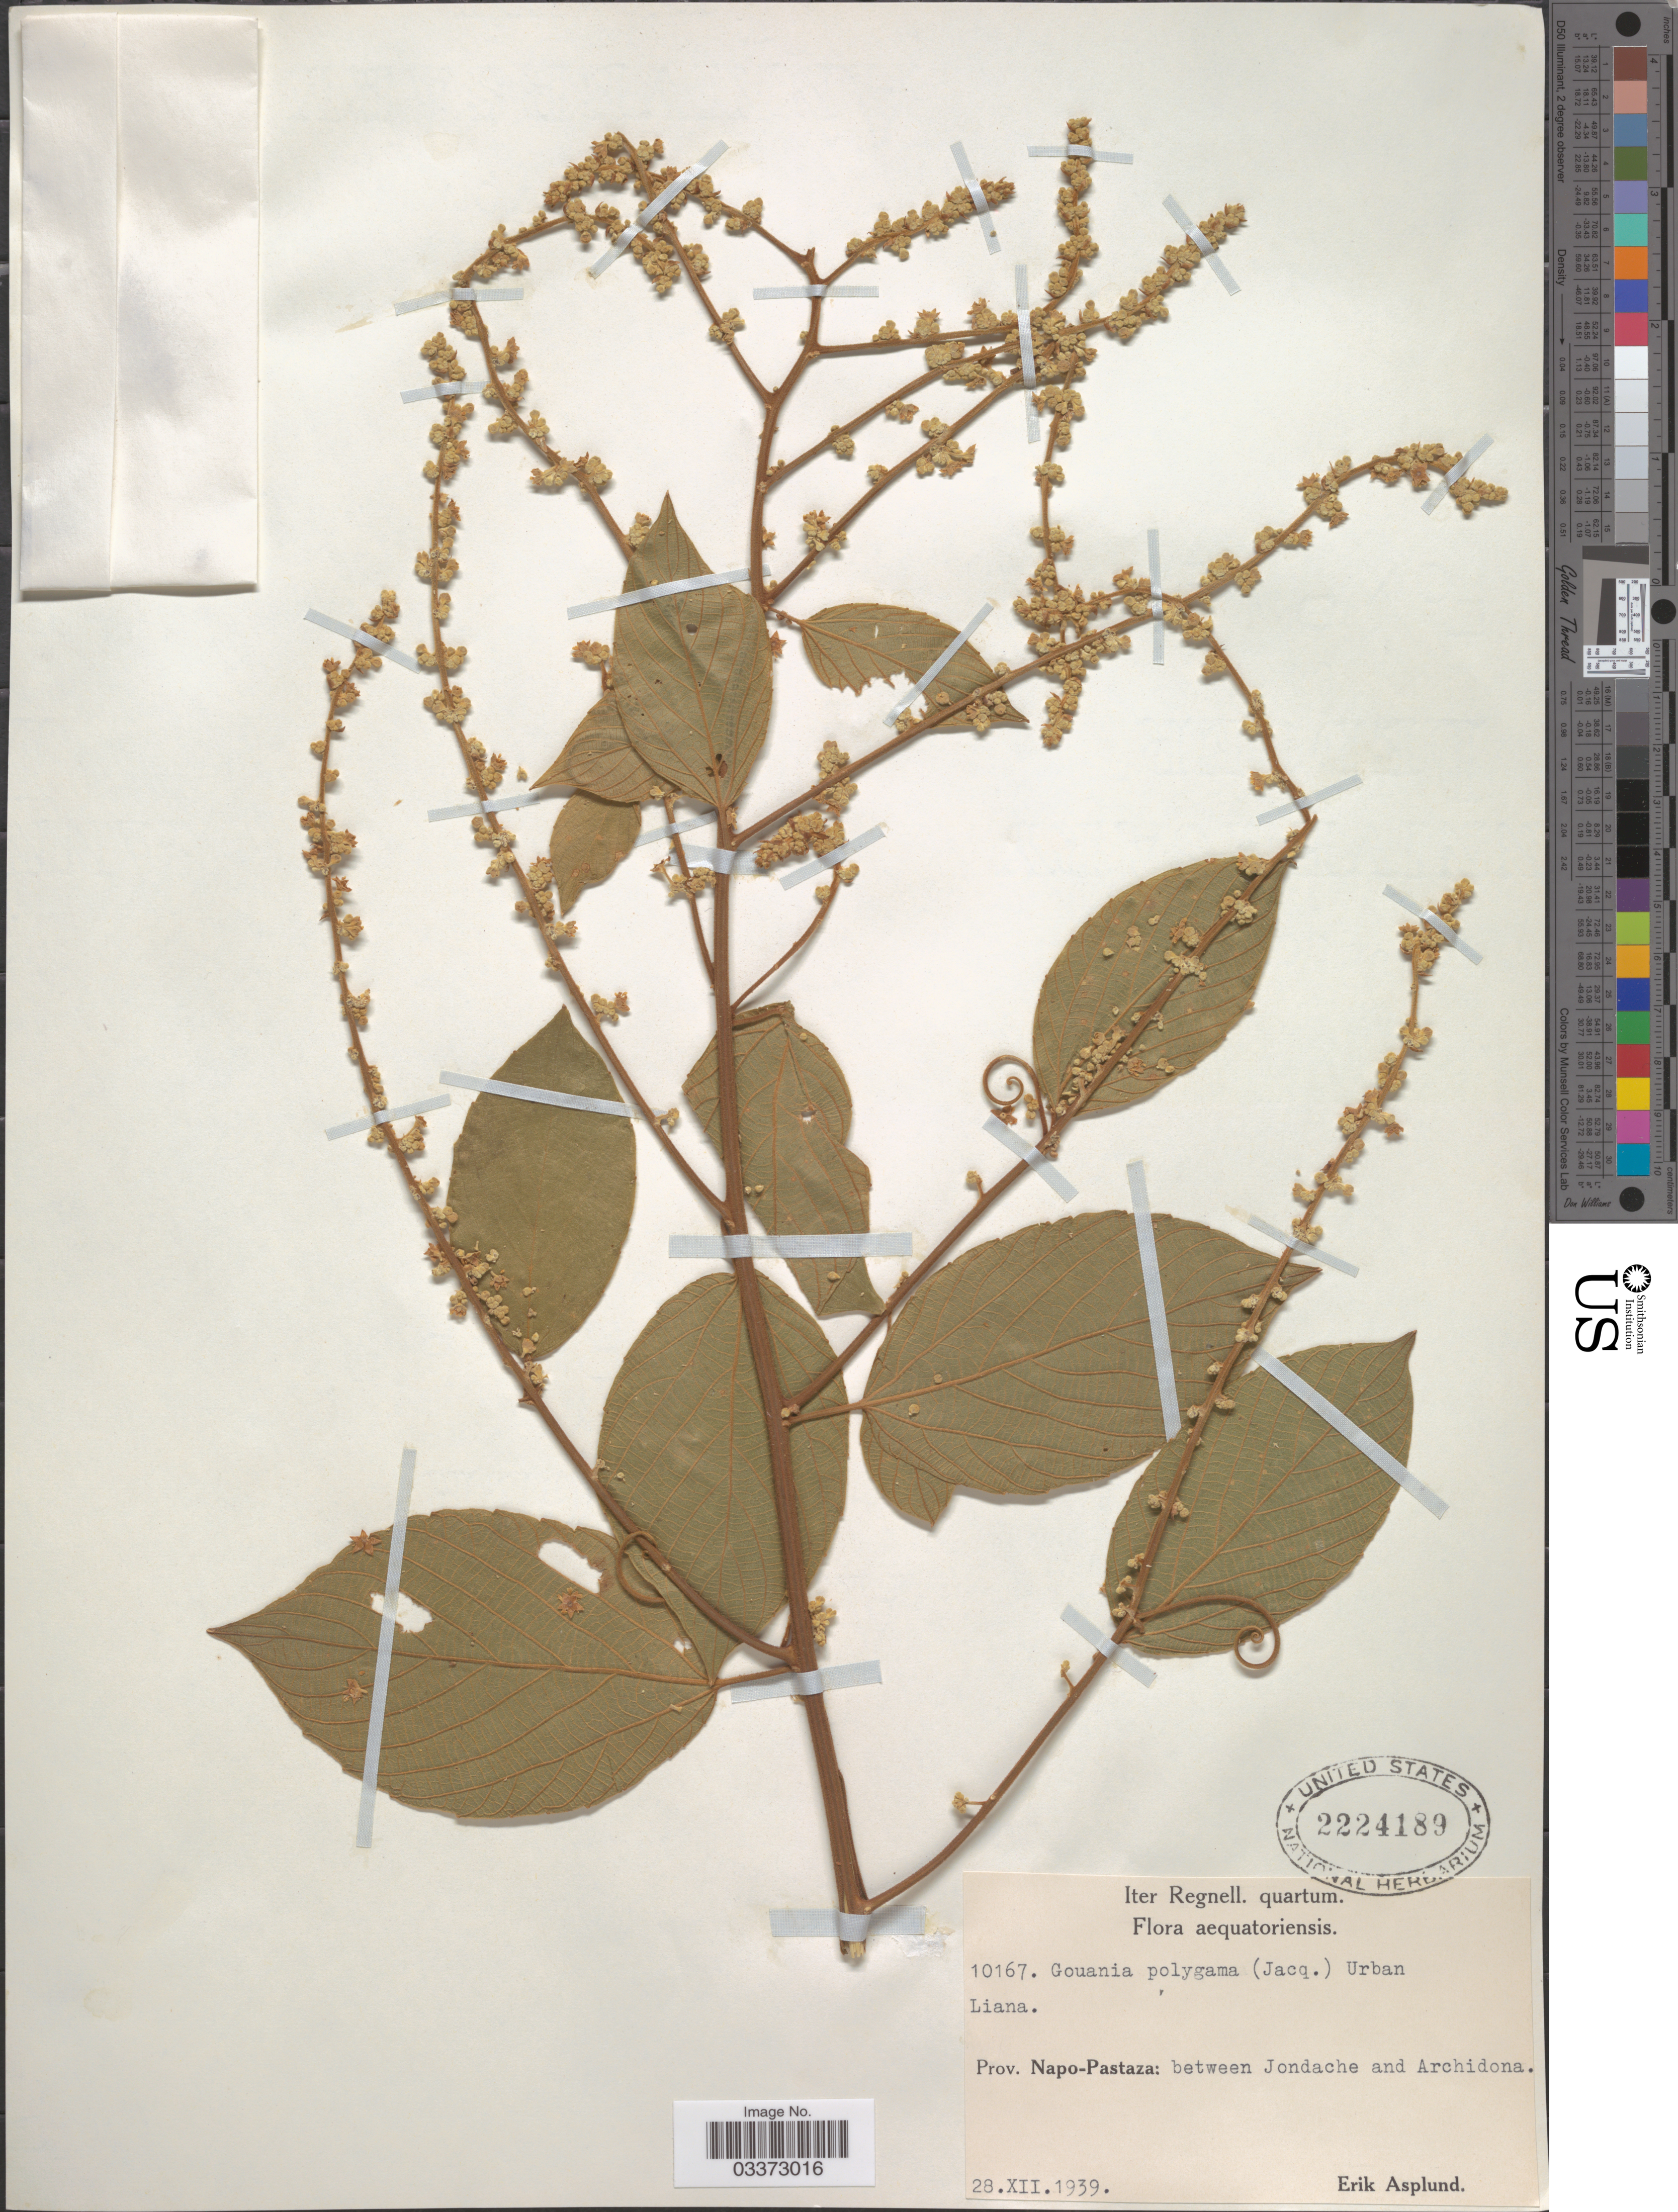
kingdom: Plantae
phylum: Tracheophyta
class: Magnoliopsida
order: Rosales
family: Rhamnaceae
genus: Gouania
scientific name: Gouania polygama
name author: (Jacq.) Urb.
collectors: E. Asplund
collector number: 10167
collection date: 1939-12-28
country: Ecuador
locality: Prov. Napo-Pastaza: between Jondache and Archidona.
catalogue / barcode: US 2224189